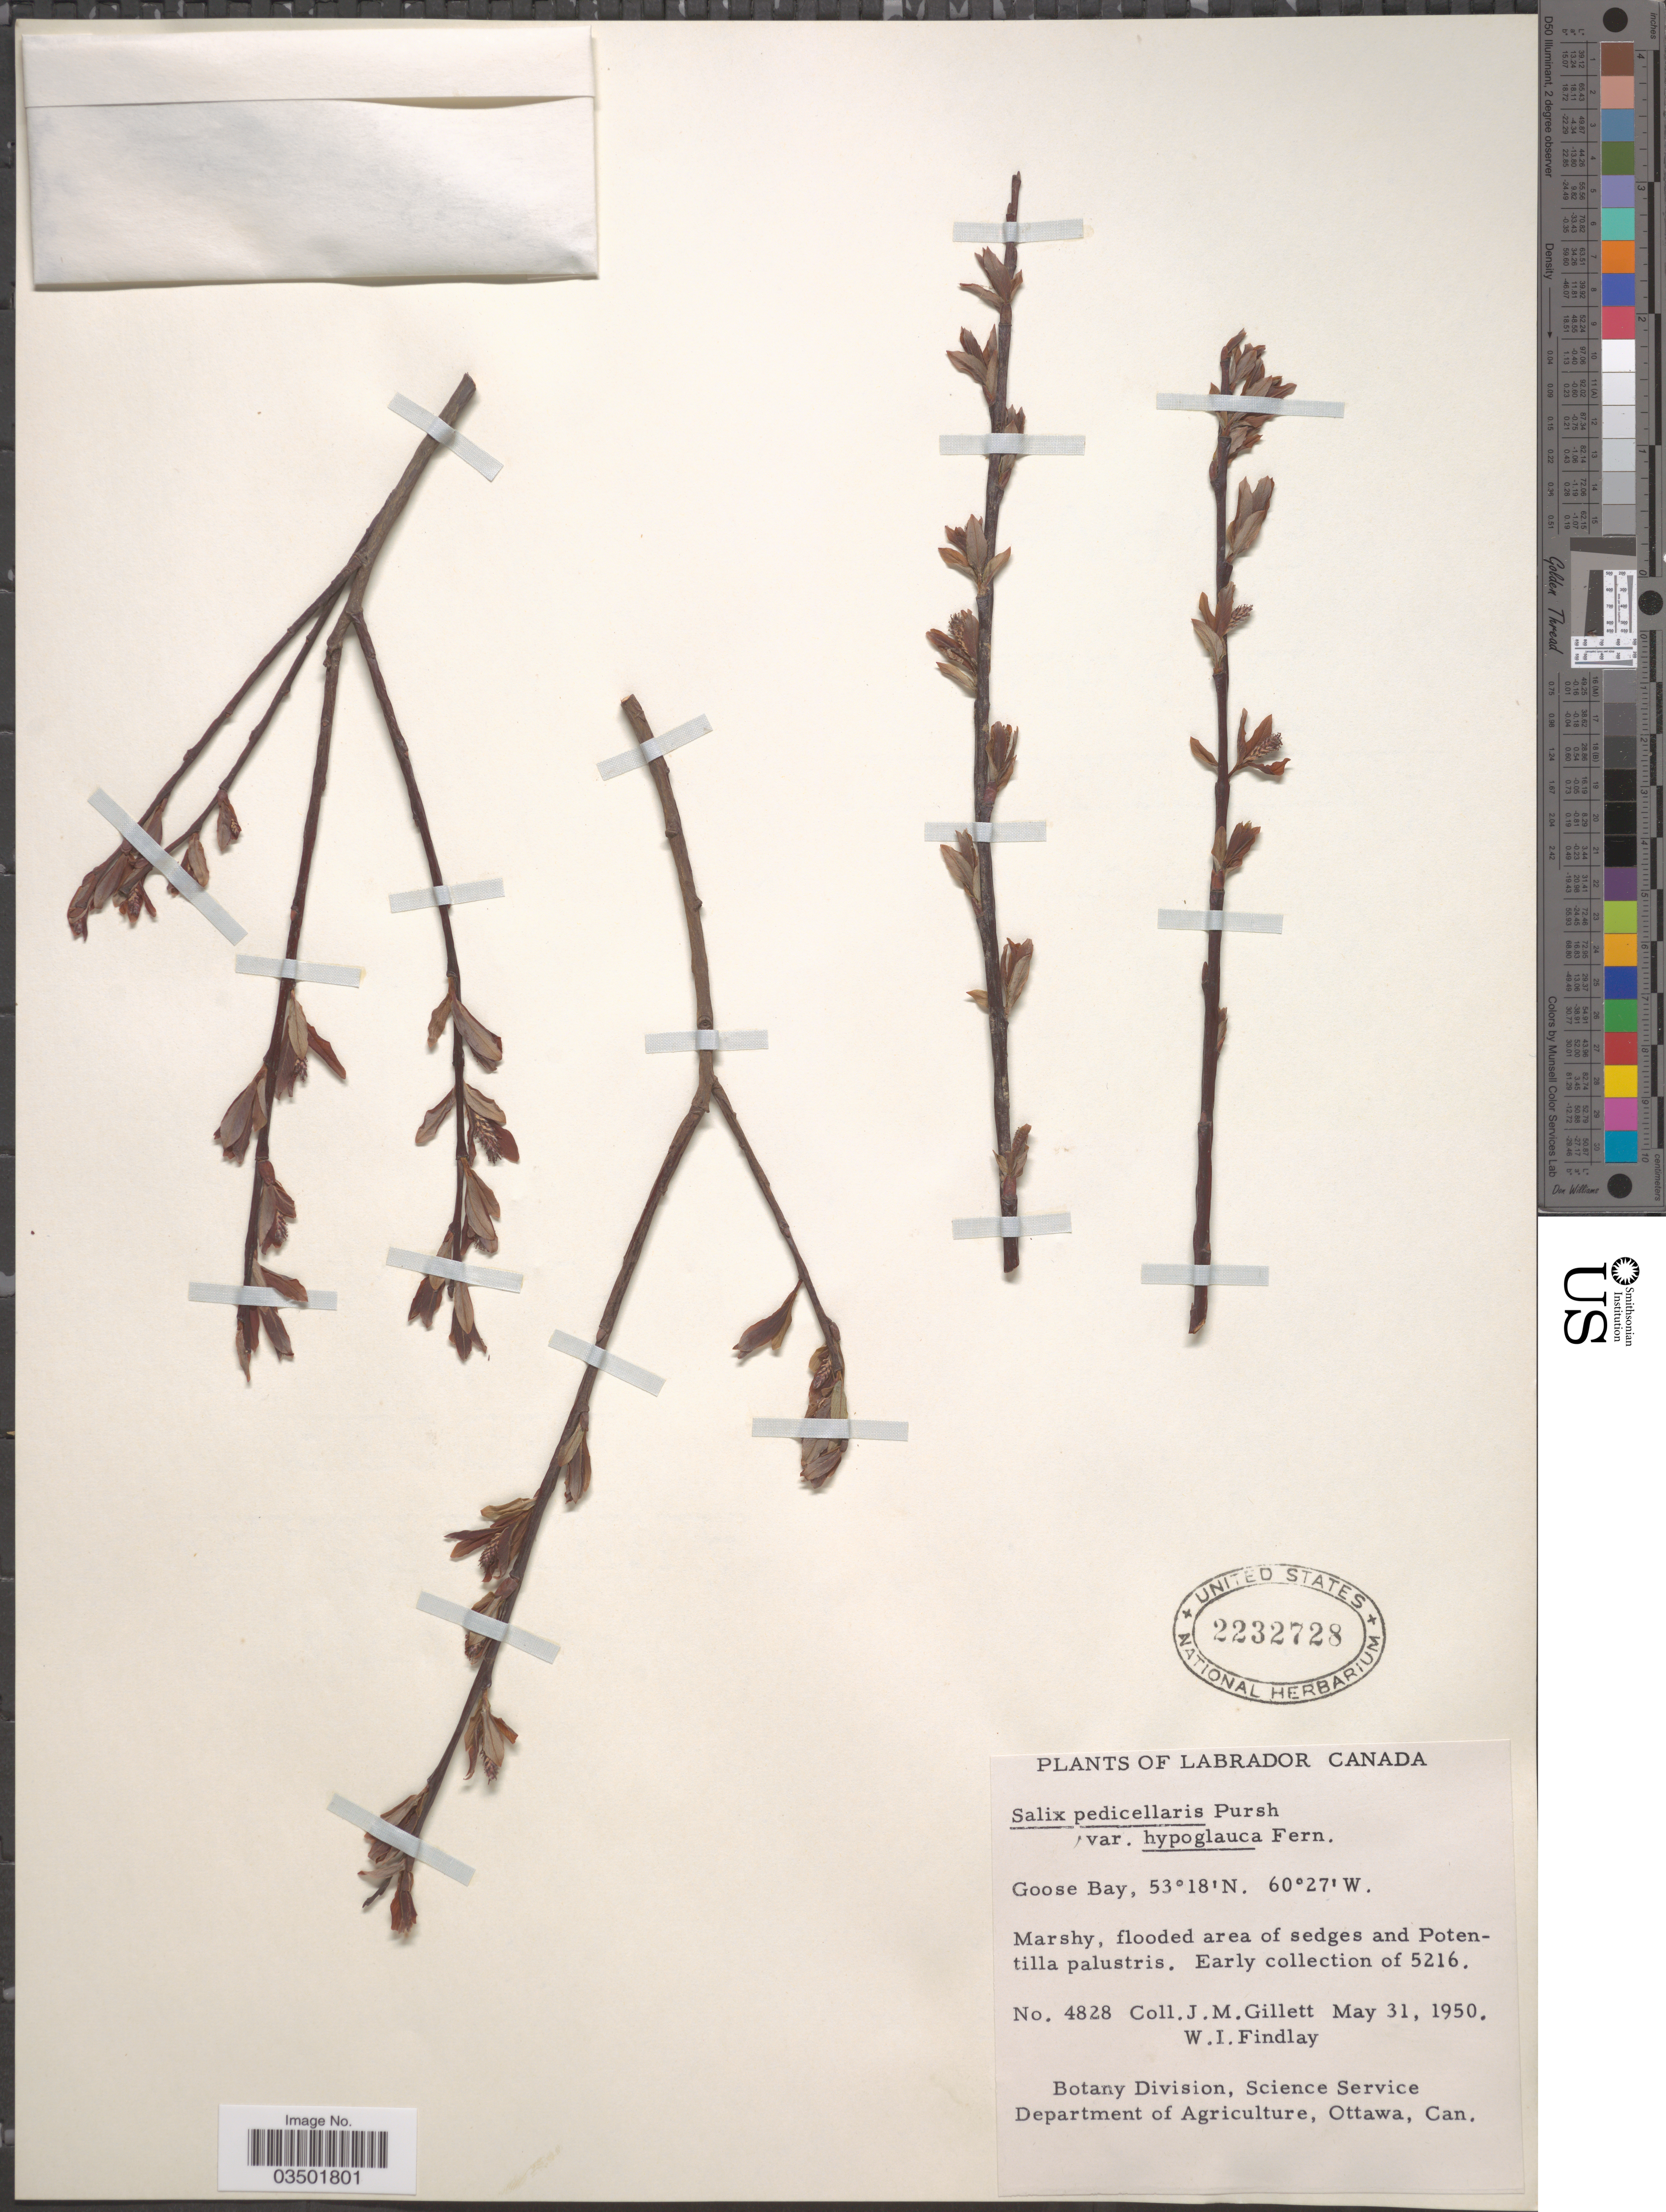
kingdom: Plantae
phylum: Tracheophyta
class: Magnoliopsida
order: Malpighiales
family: Salicaceae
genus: Salix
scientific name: Salix pedicellaris var. hypoglauca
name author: Fernald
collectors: J. M. Gillett & W. Findlay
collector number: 4828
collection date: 1950-05-31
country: Canada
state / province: Newfoundland and Labrador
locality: Labrador, Goose Bay.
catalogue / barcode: US 2232728